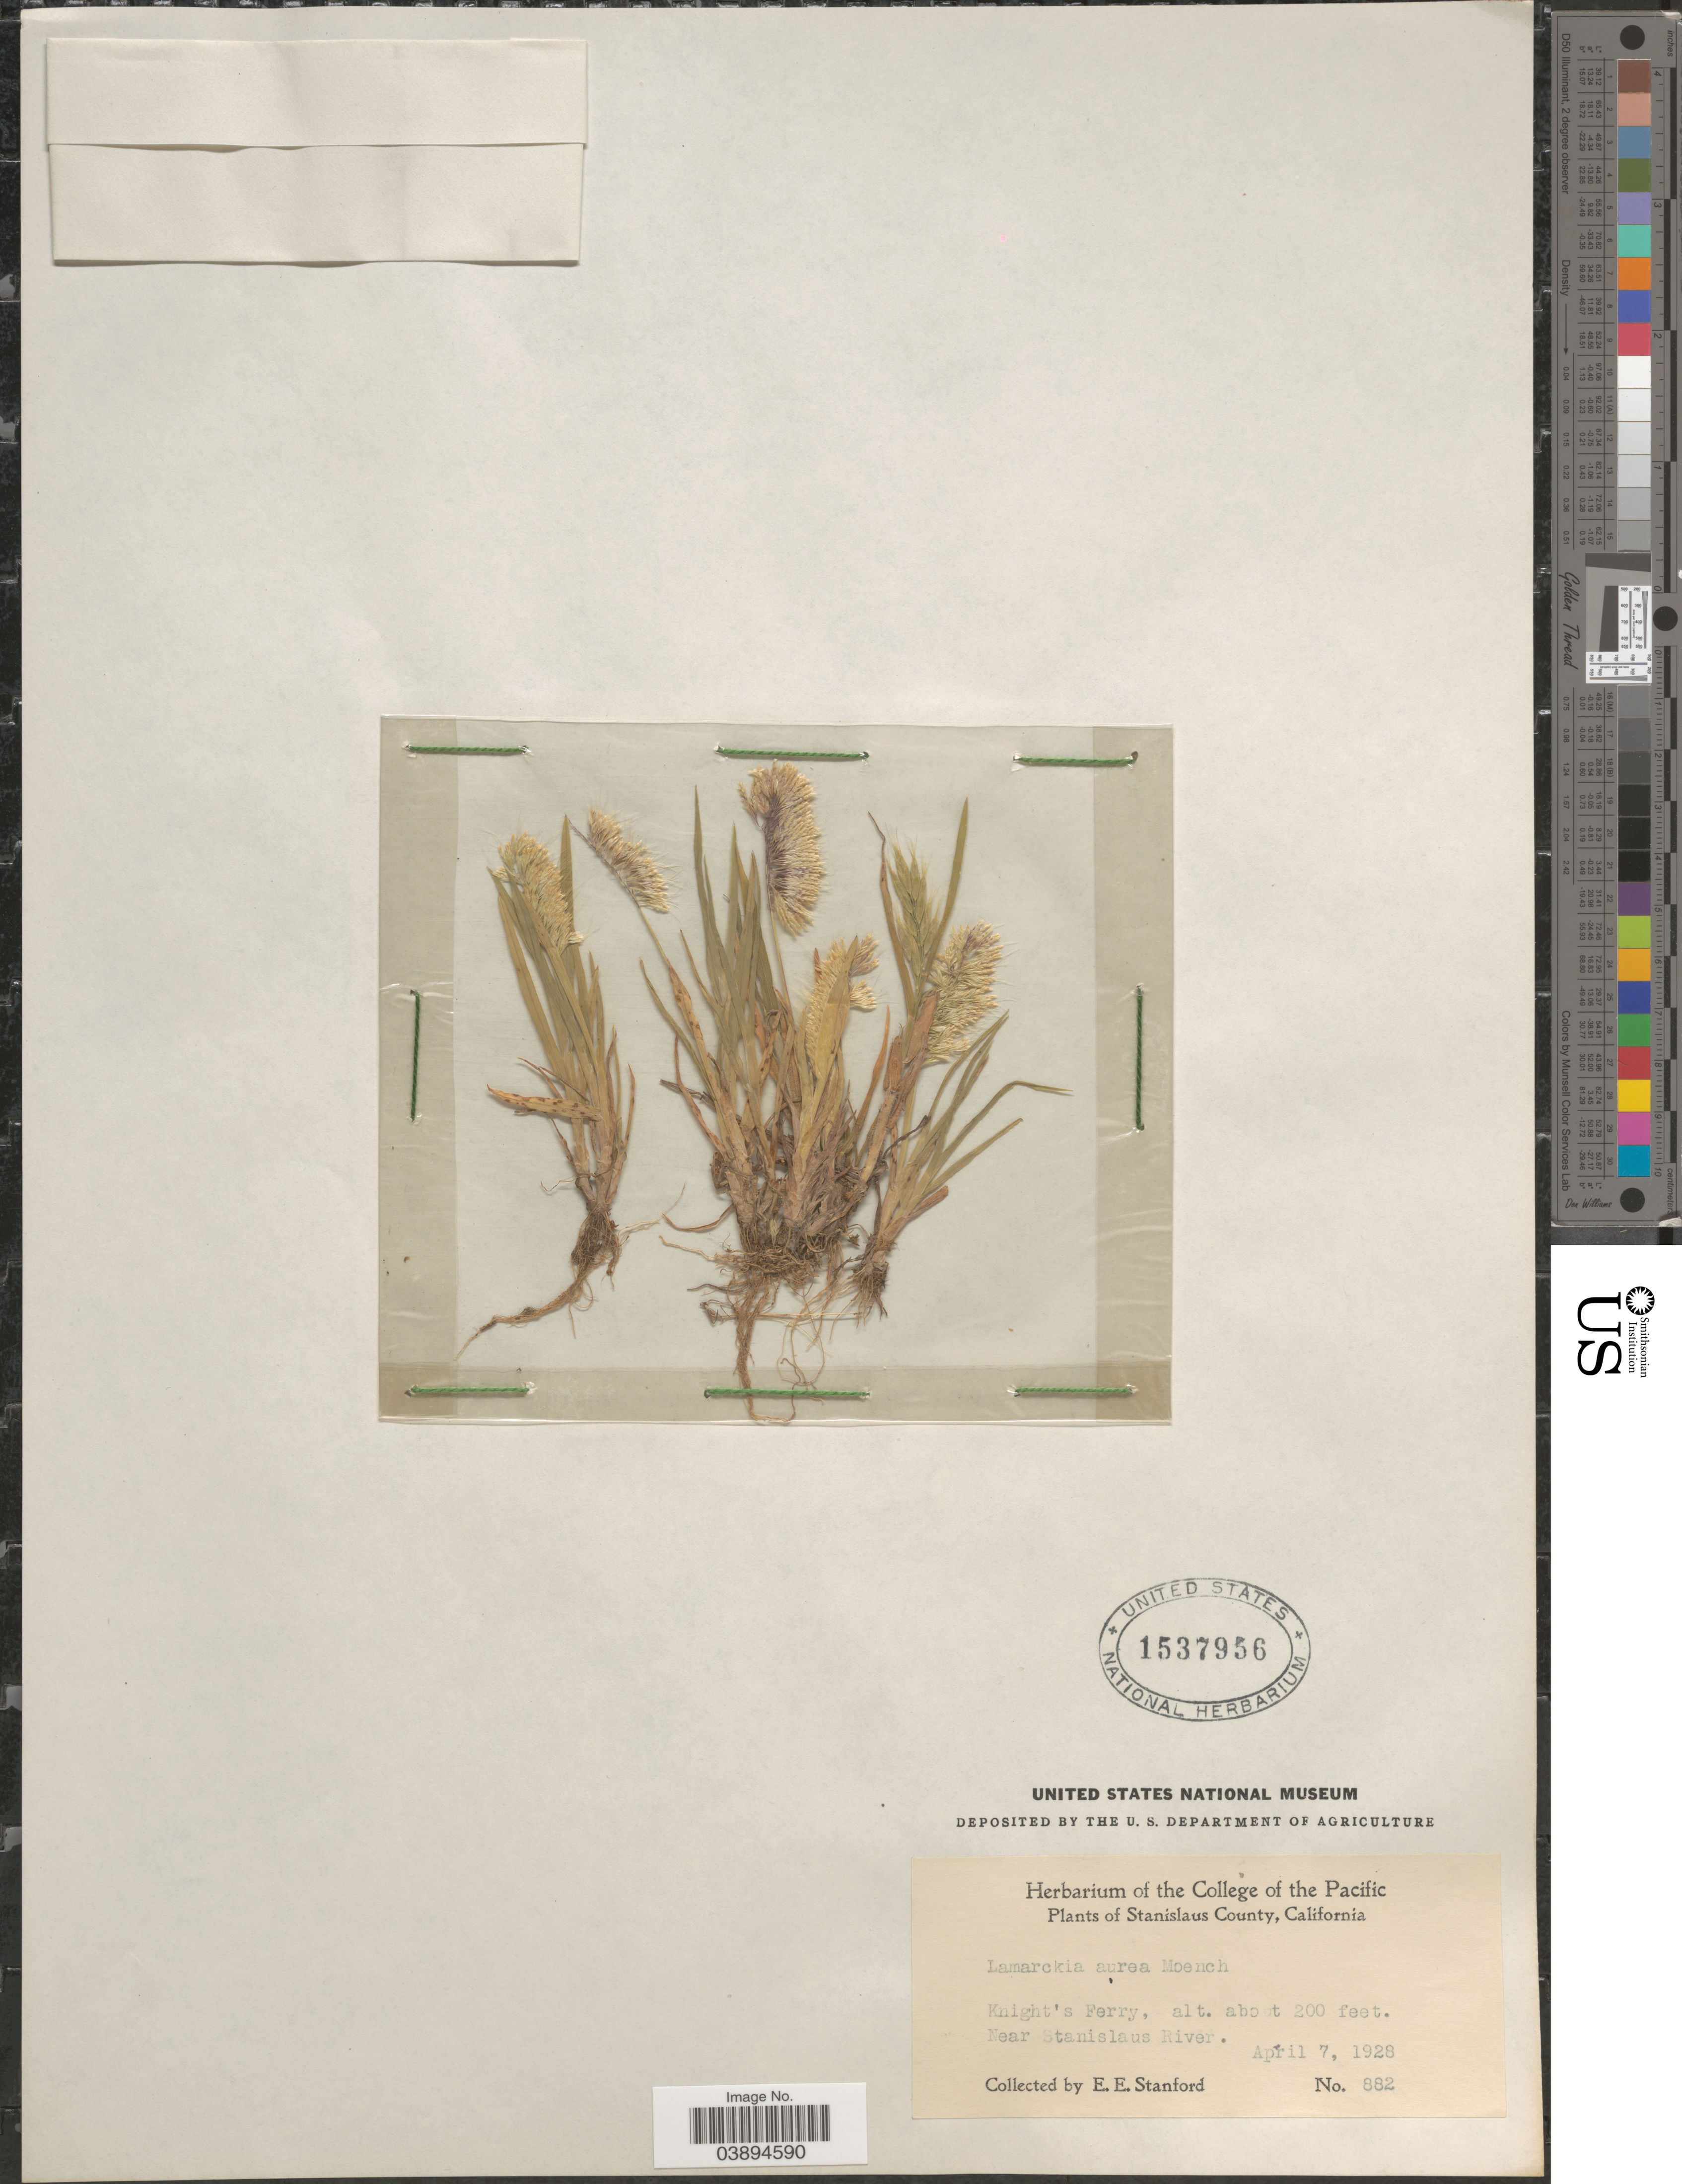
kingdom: Plantae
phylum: Tracheophyta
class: Liliopsida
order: Poales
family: Poaceae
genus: Lamarckia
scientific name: Lamarckia aurea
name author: (L.) Moench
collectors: E. Stanford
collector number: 882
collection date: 1928-04-07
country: United States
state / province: California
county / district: Stanislaus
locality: Stanislaus County. Knight's Ferry. Near Stanislaus River.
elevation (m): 61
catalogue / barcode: US 1537956